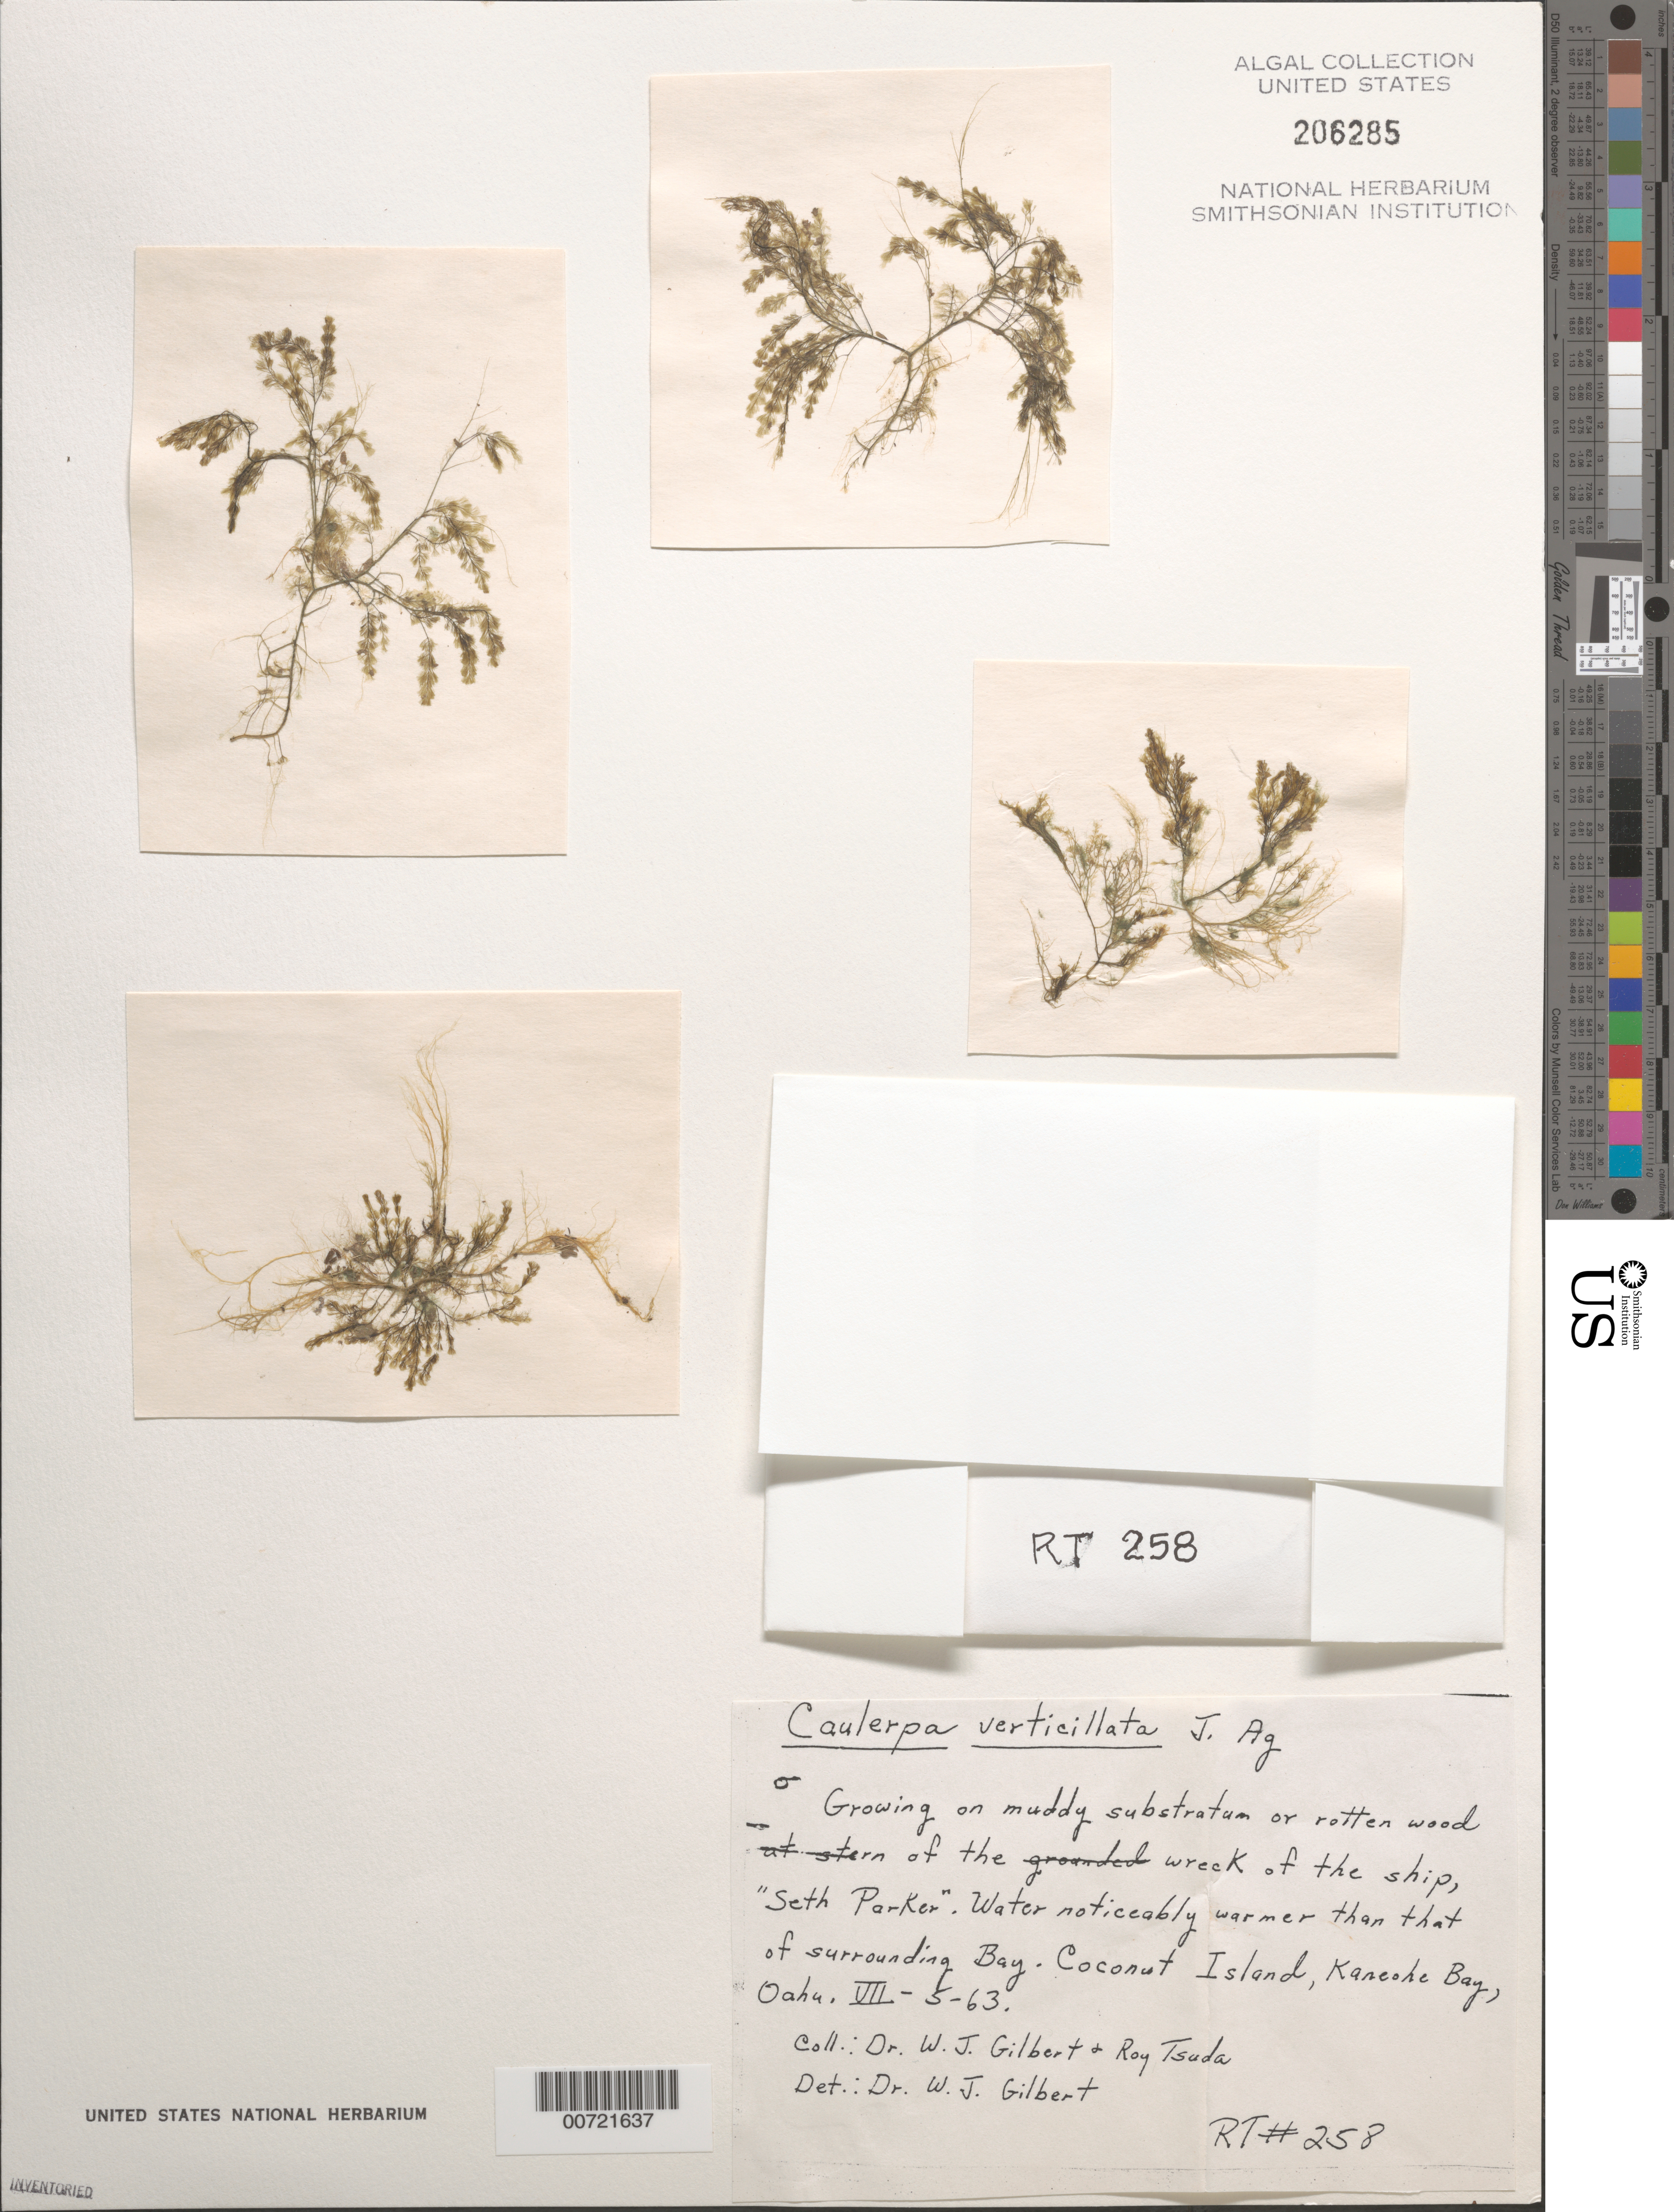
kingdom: Plantae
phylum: Chlorophyta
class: Ulvophyceae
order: Bryopsidales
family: Caulerpaceae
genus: Caulerpa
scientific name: Caulerpa verticillata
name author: J. Agardh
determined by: Gilbert, W. J.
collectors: R. Tsuda & W. J. Gilbert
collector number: RT 258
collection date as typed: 05 Jul 1963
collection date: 1963-07-05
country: United States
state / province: Hawaii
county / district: Honolulu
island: Oahu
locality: Kaneohe Bay, Coconut Island, Seth Parker wreck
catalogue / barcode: US 206285